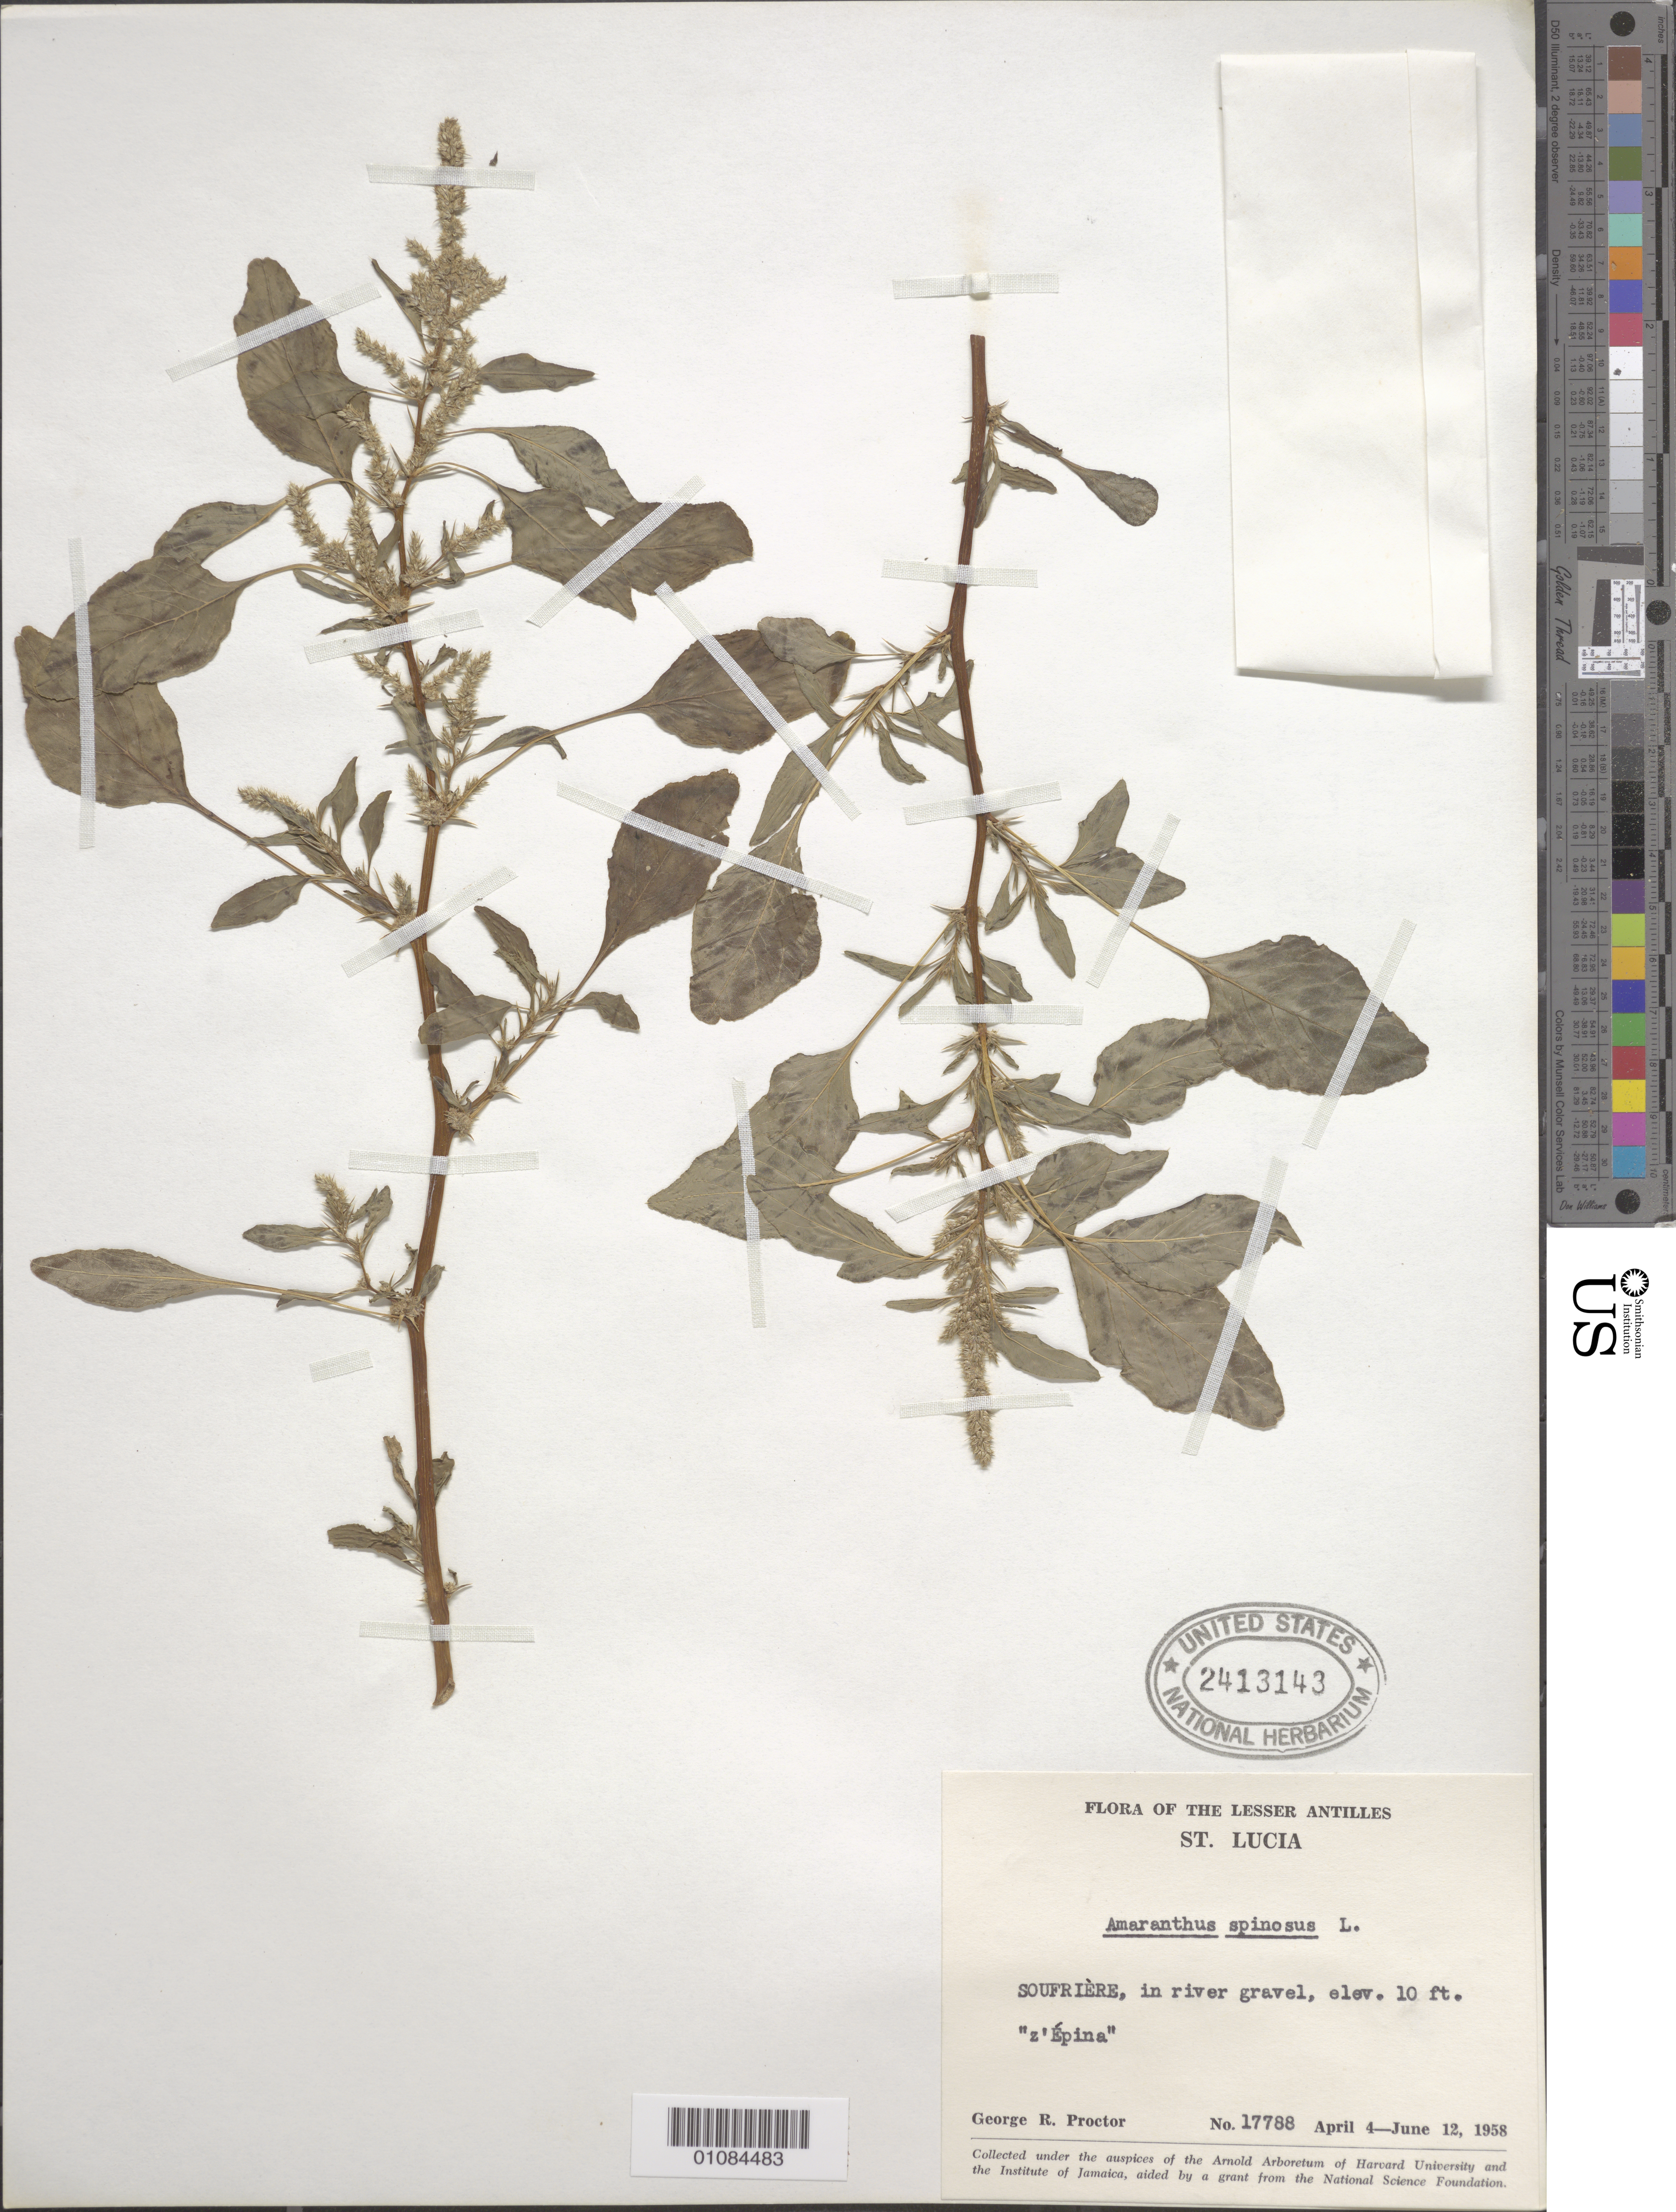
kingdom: Plantae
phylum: Tracheophyta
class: Magnoliopsida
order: Caryophyllales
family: Amaranthaceae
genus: Amaranthus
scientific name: Amaranthus spinosus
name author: L.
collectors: G. R. Proctor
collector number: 17788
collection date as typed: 04 Apr 1958 to 12 Jun 1958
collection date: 1958-04-04/1958-06-12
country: St. Lucia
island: St. Lucia I.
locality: Soufriere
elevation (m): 3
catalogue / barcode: US 2413143